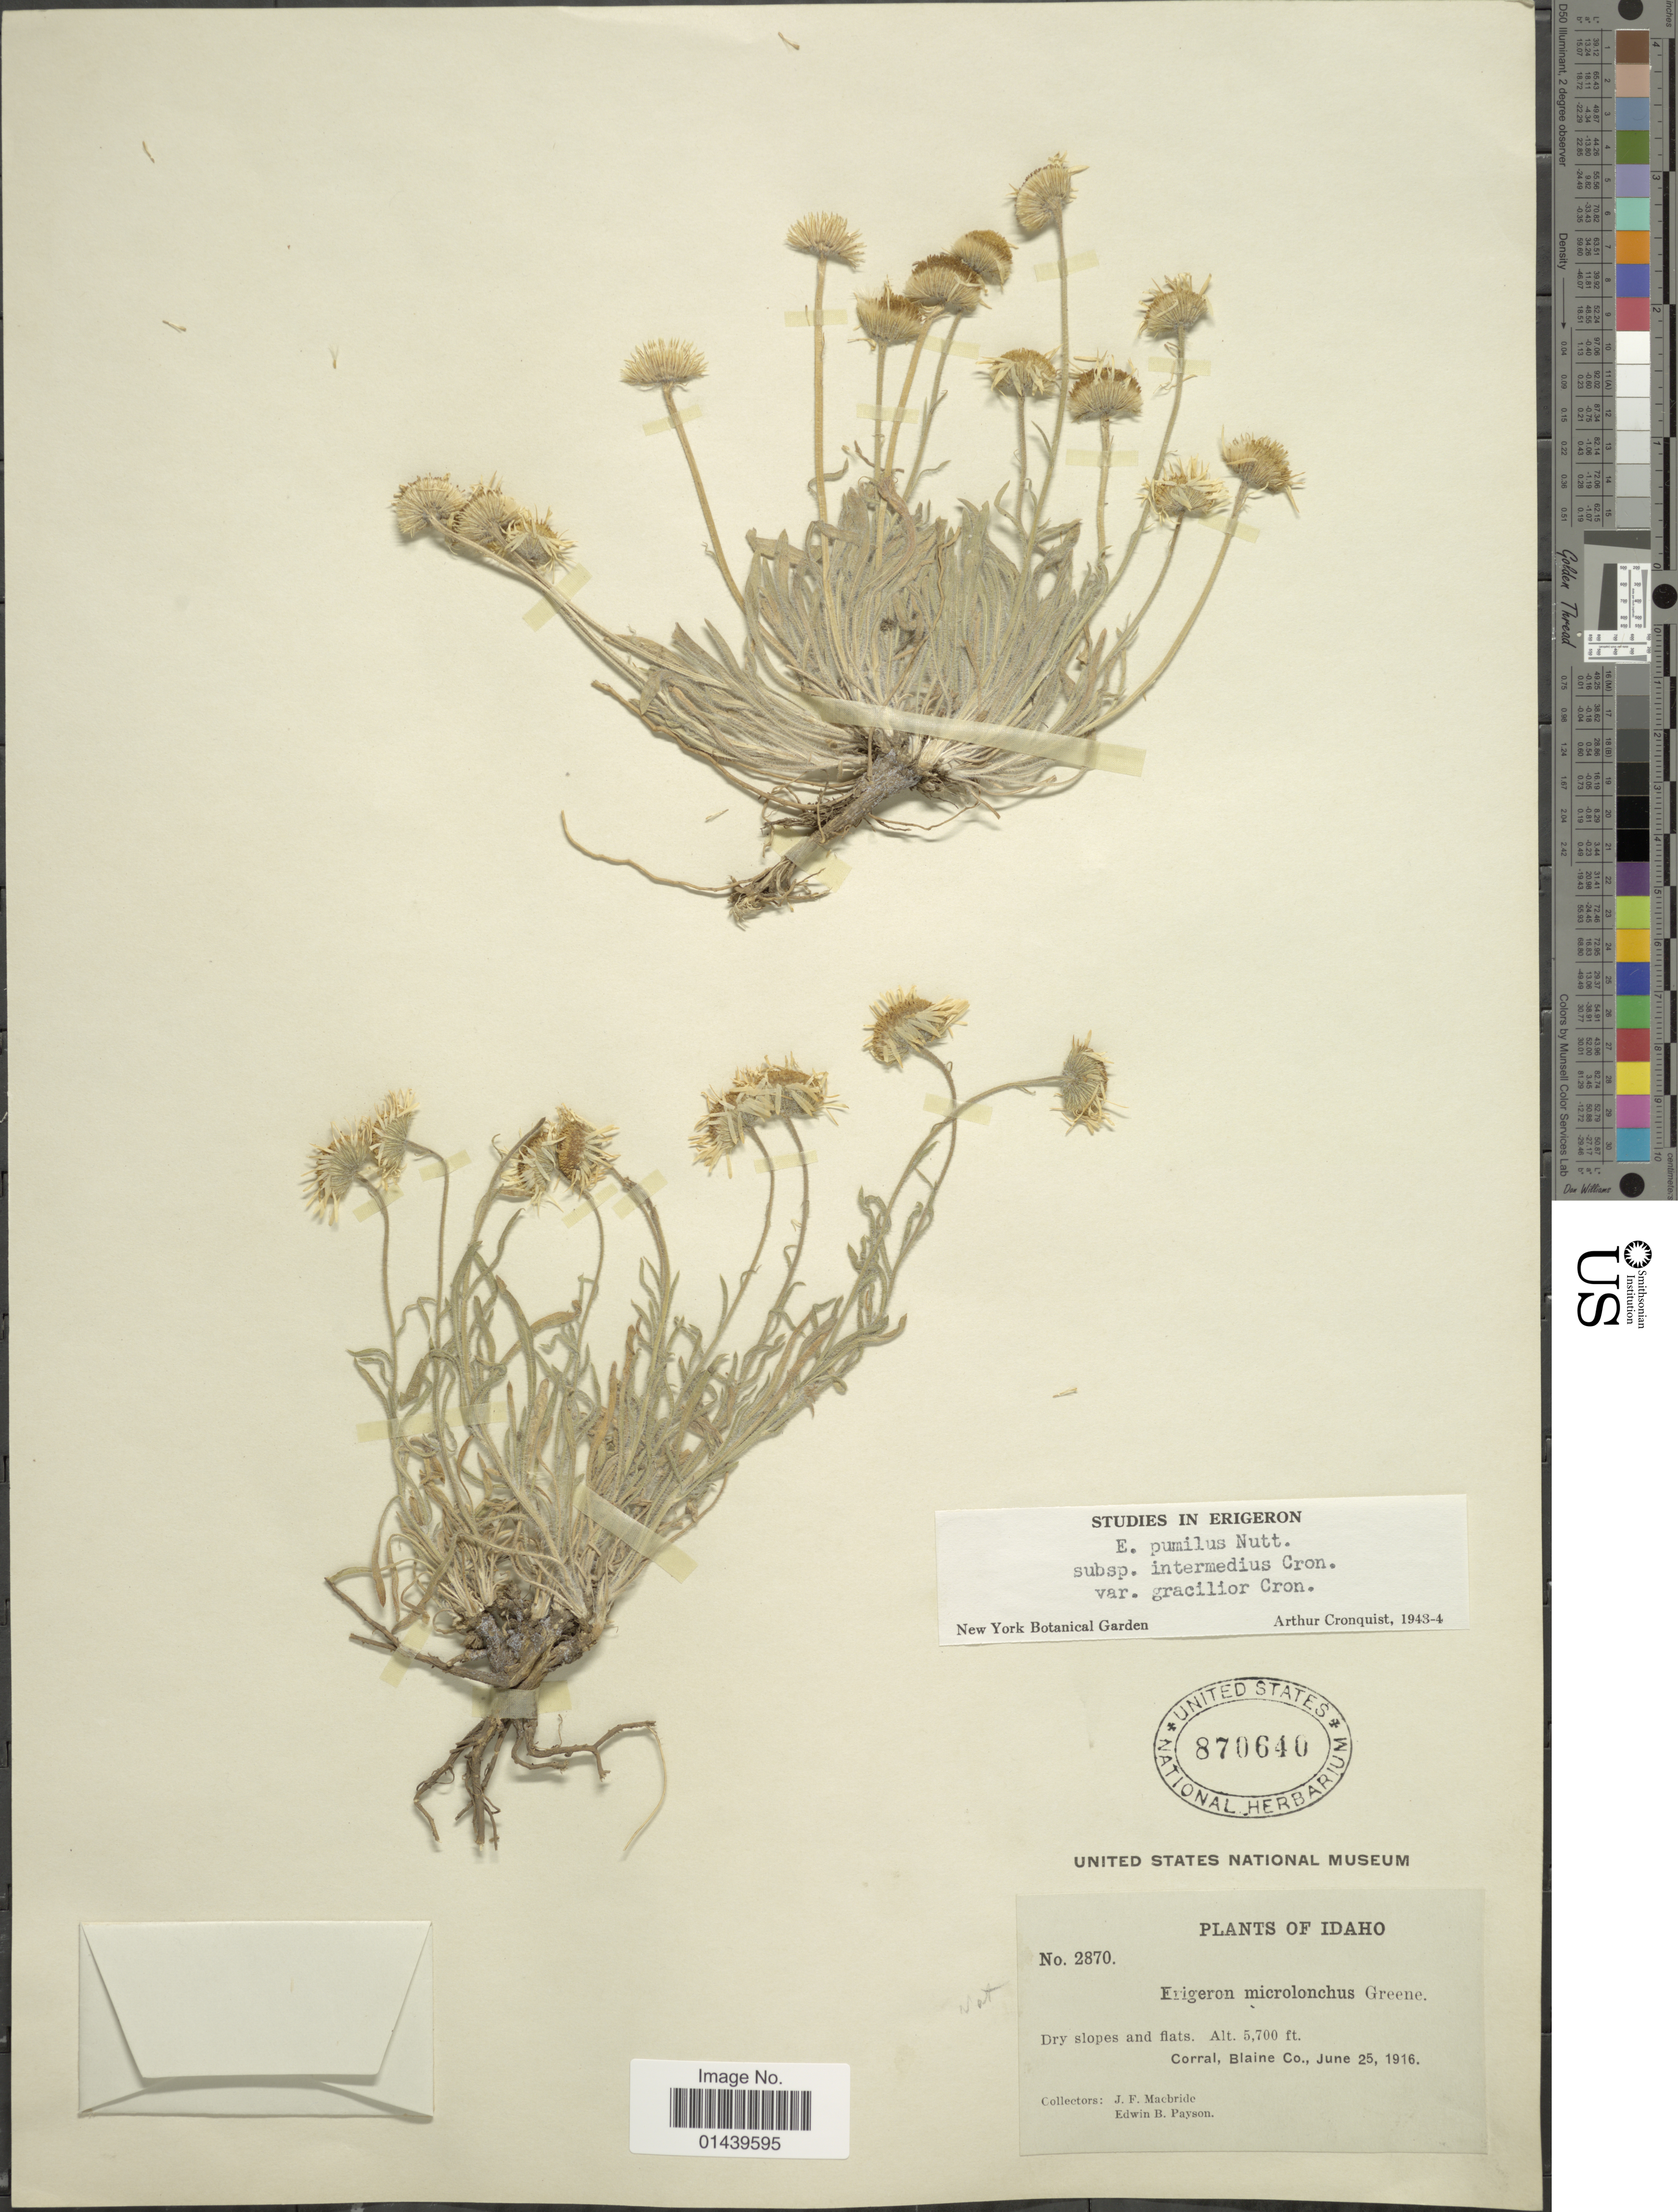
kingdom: Plantae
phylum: Tracheophyta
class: Magnoliopsida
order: Asterales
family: Asteraceae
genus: Erigeron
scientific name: Erigeron pumilus subsp. intermedius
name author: Cronq.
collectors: J. F. Macbride & E. B. Payson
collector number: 2870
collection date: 1916-06-25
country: United States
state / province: Idaho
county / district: Blaine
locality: Corral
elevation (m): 1737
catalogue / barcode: US 870640